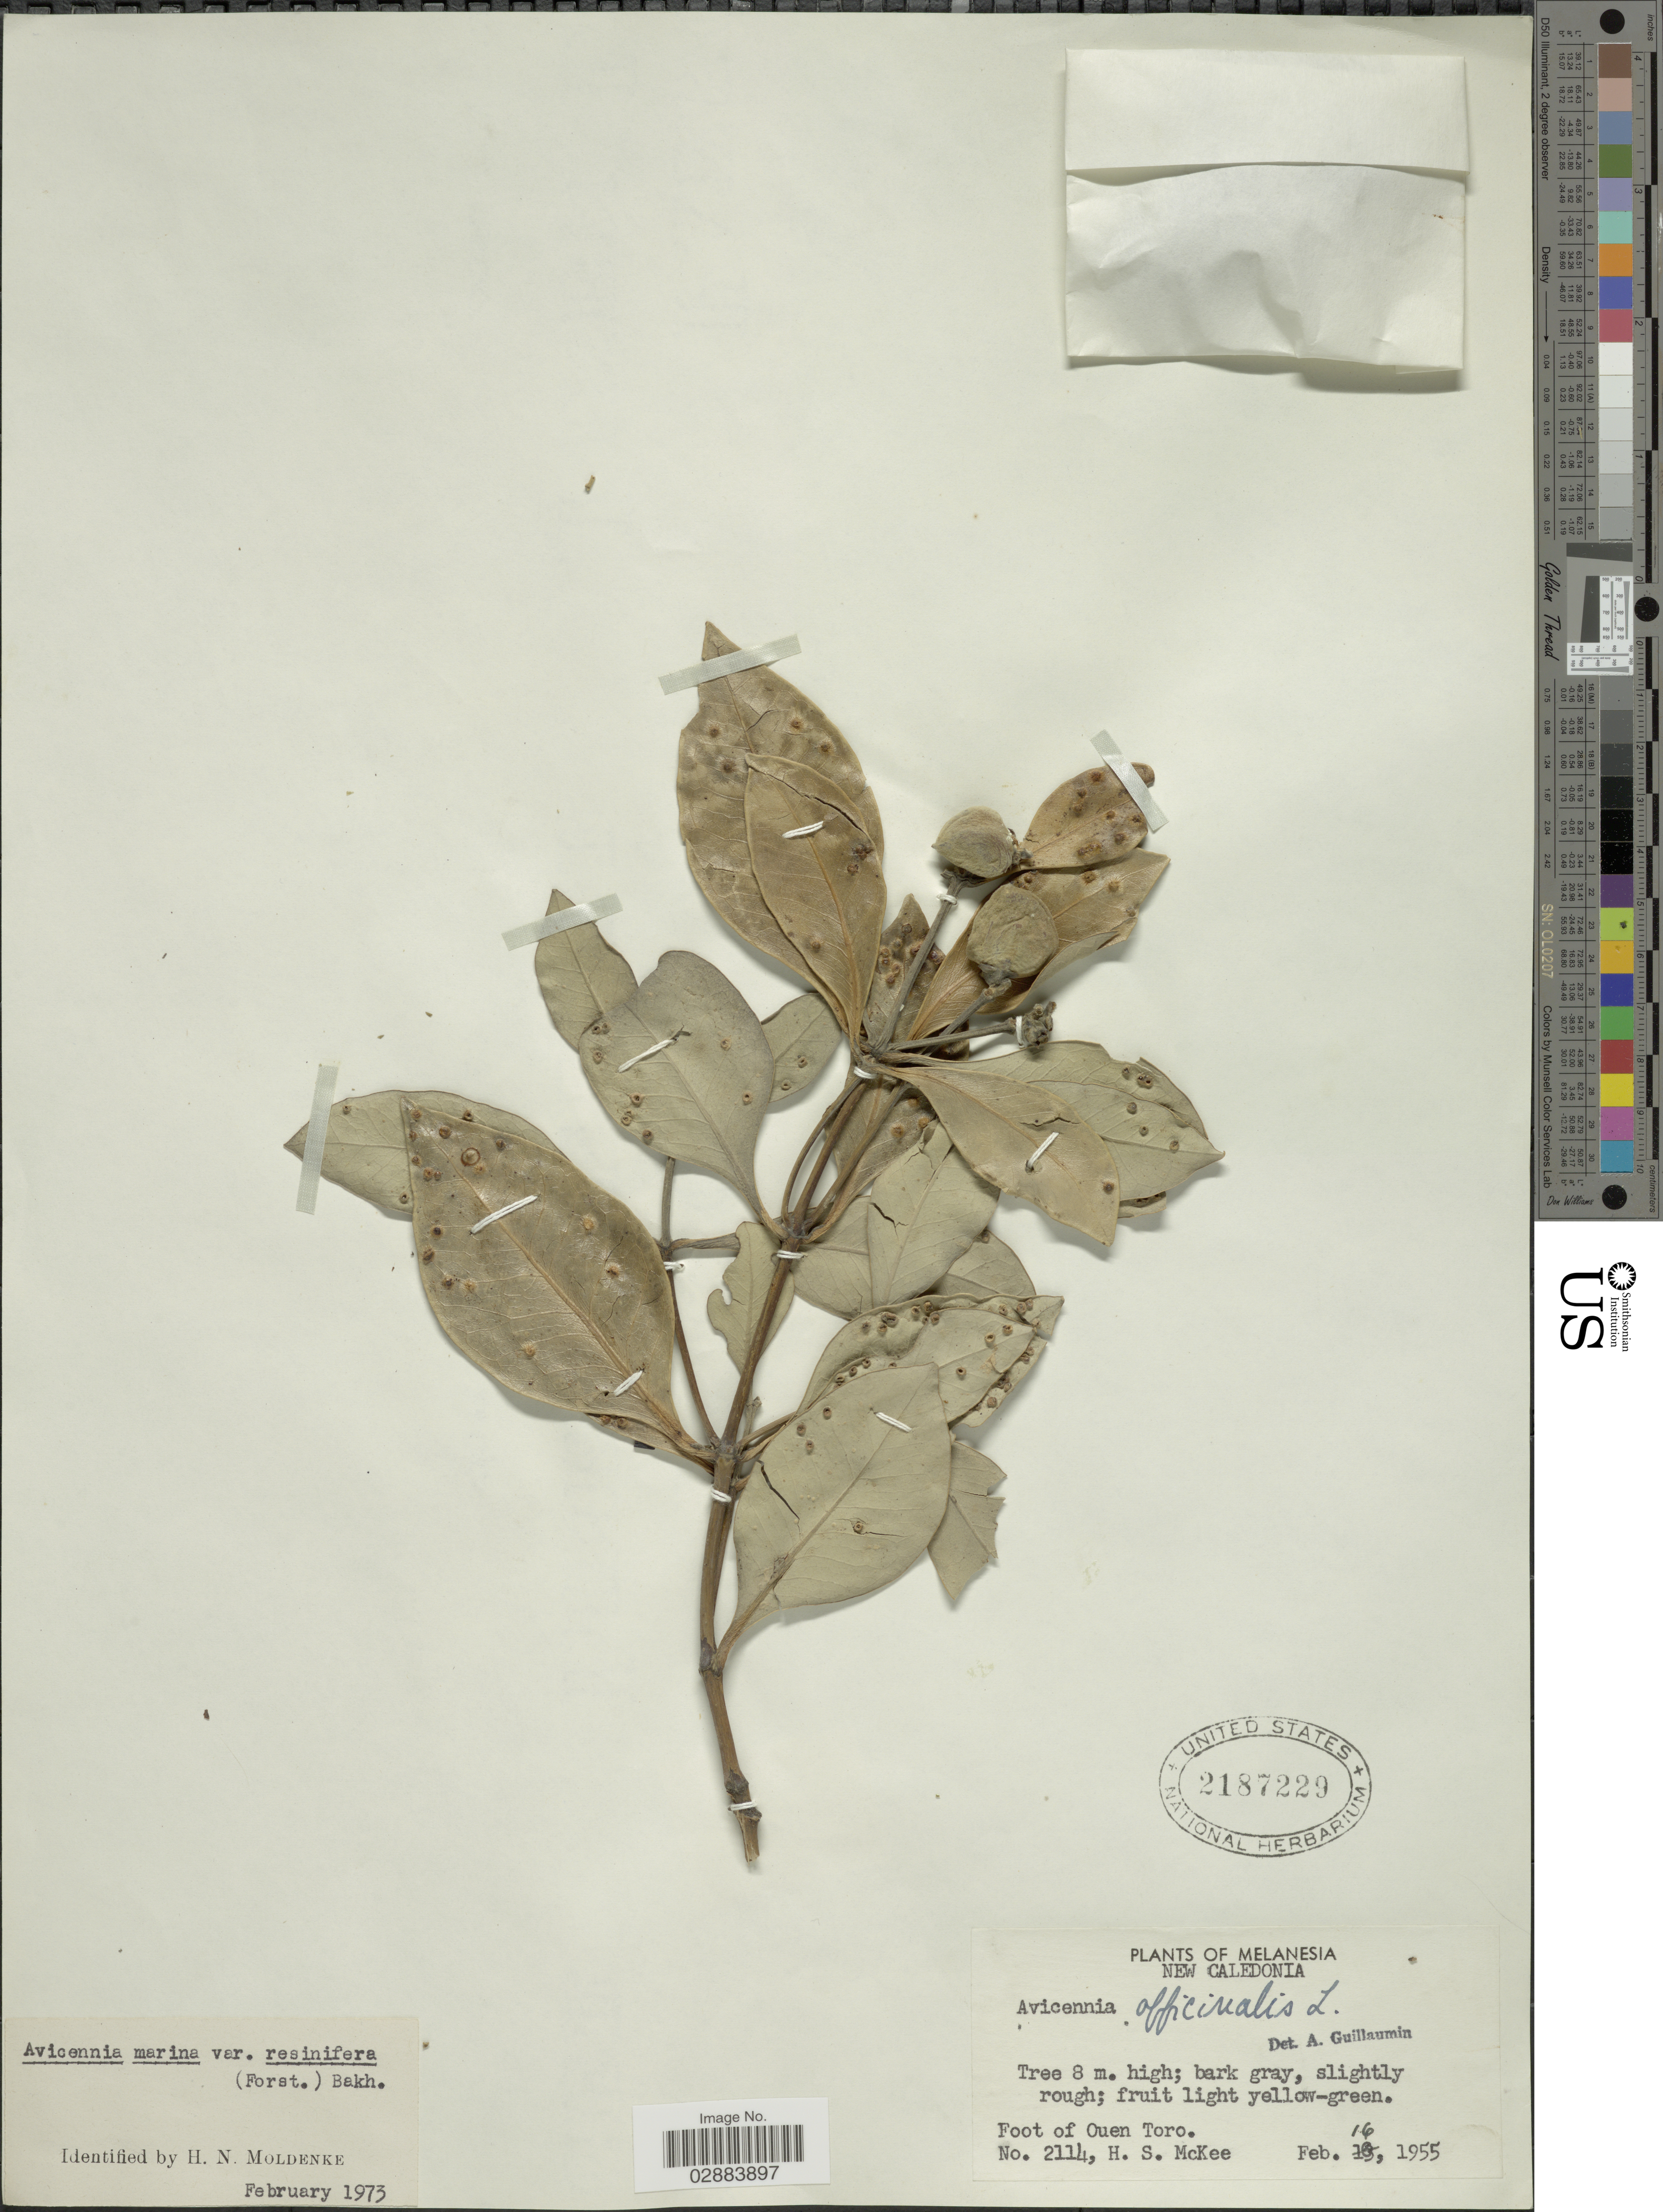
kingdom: Plantae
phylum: Tracheophyta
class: Magnoliopsida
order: Lamiales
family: Acanthaceae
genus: Avicennia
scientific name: Avicennia marina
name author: (Forssk.) Vierh.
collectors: H. S. McKee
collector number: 2114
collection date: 1955-02-16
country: New Caledonia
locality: Melanesia. Foot of Ouen Toro.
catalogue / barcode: US 2187229